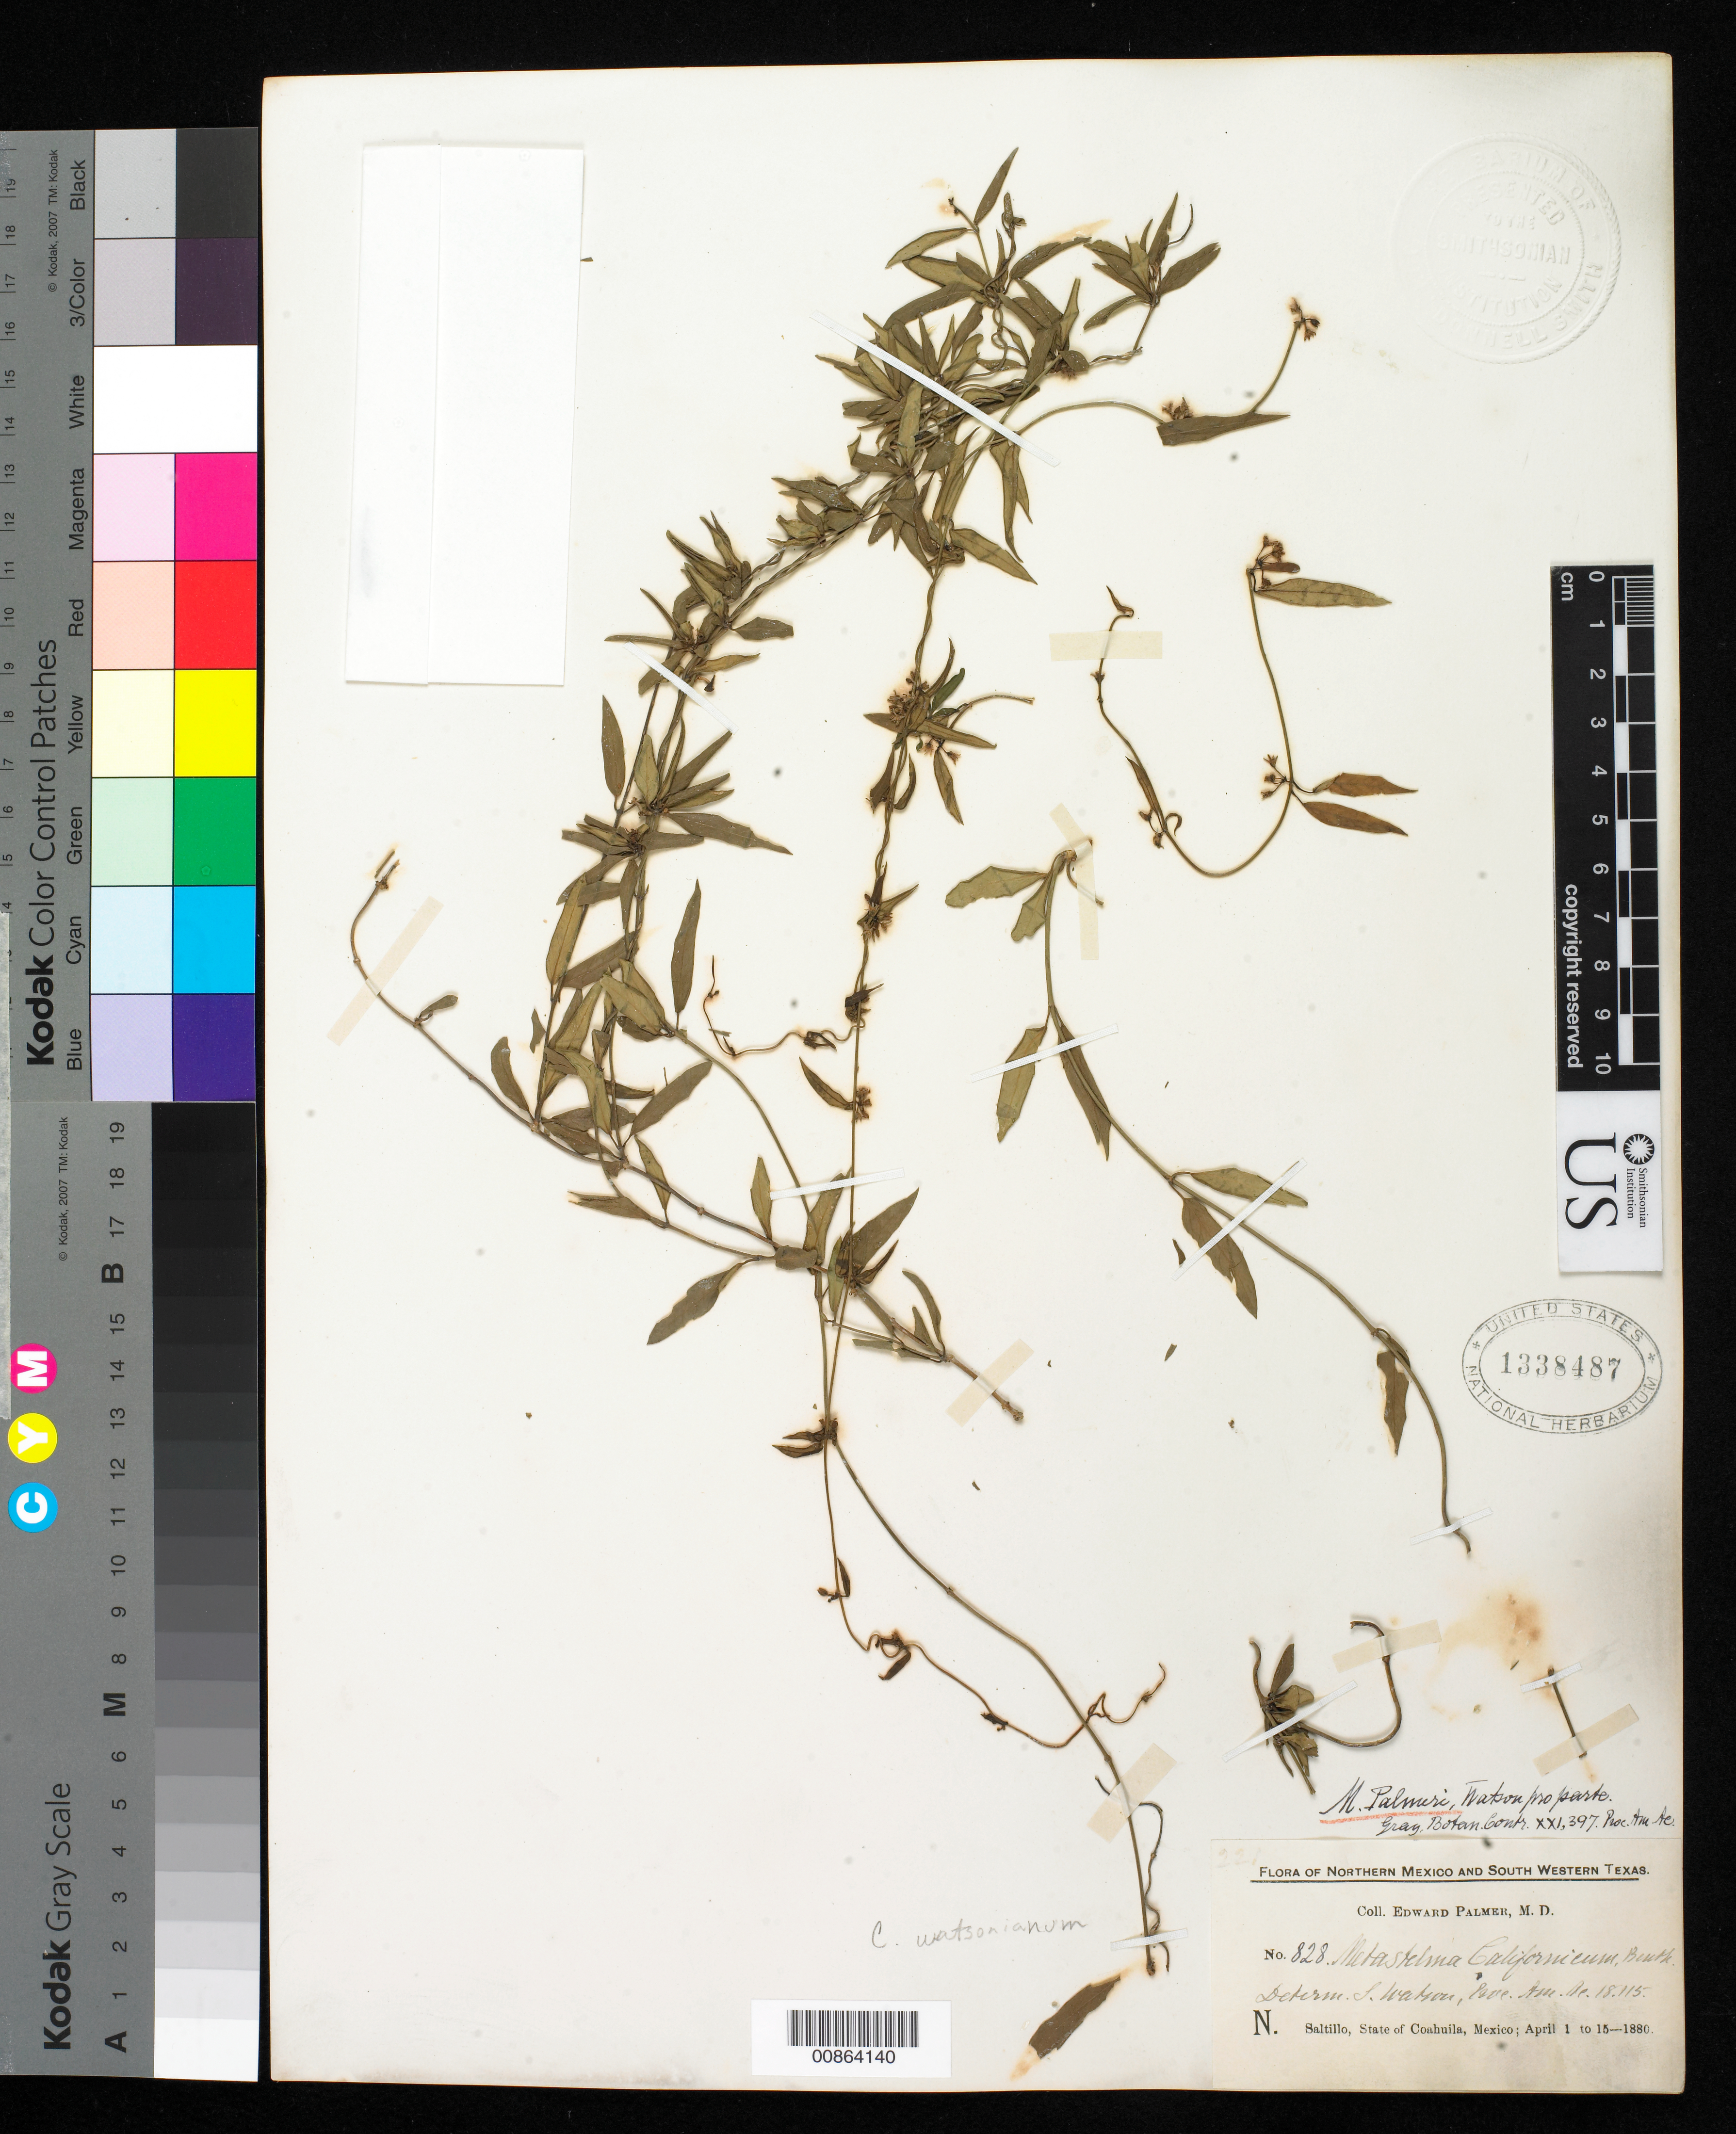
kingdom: Plantae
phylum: Tracheophyta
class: Magnoliopsida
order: Gentianales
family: Apocynaceae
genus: Cynanchum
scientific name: Cynanchum watsonianum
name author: Woodson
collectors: E. Palmer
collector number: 828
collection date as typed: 01 Apr 1880 to 15 Apr 1880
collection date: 1880-04-01/1880-04-15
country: Mexico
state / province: Coahuila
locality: N. Saltillo, Coahuila.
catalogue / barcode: US 1338487